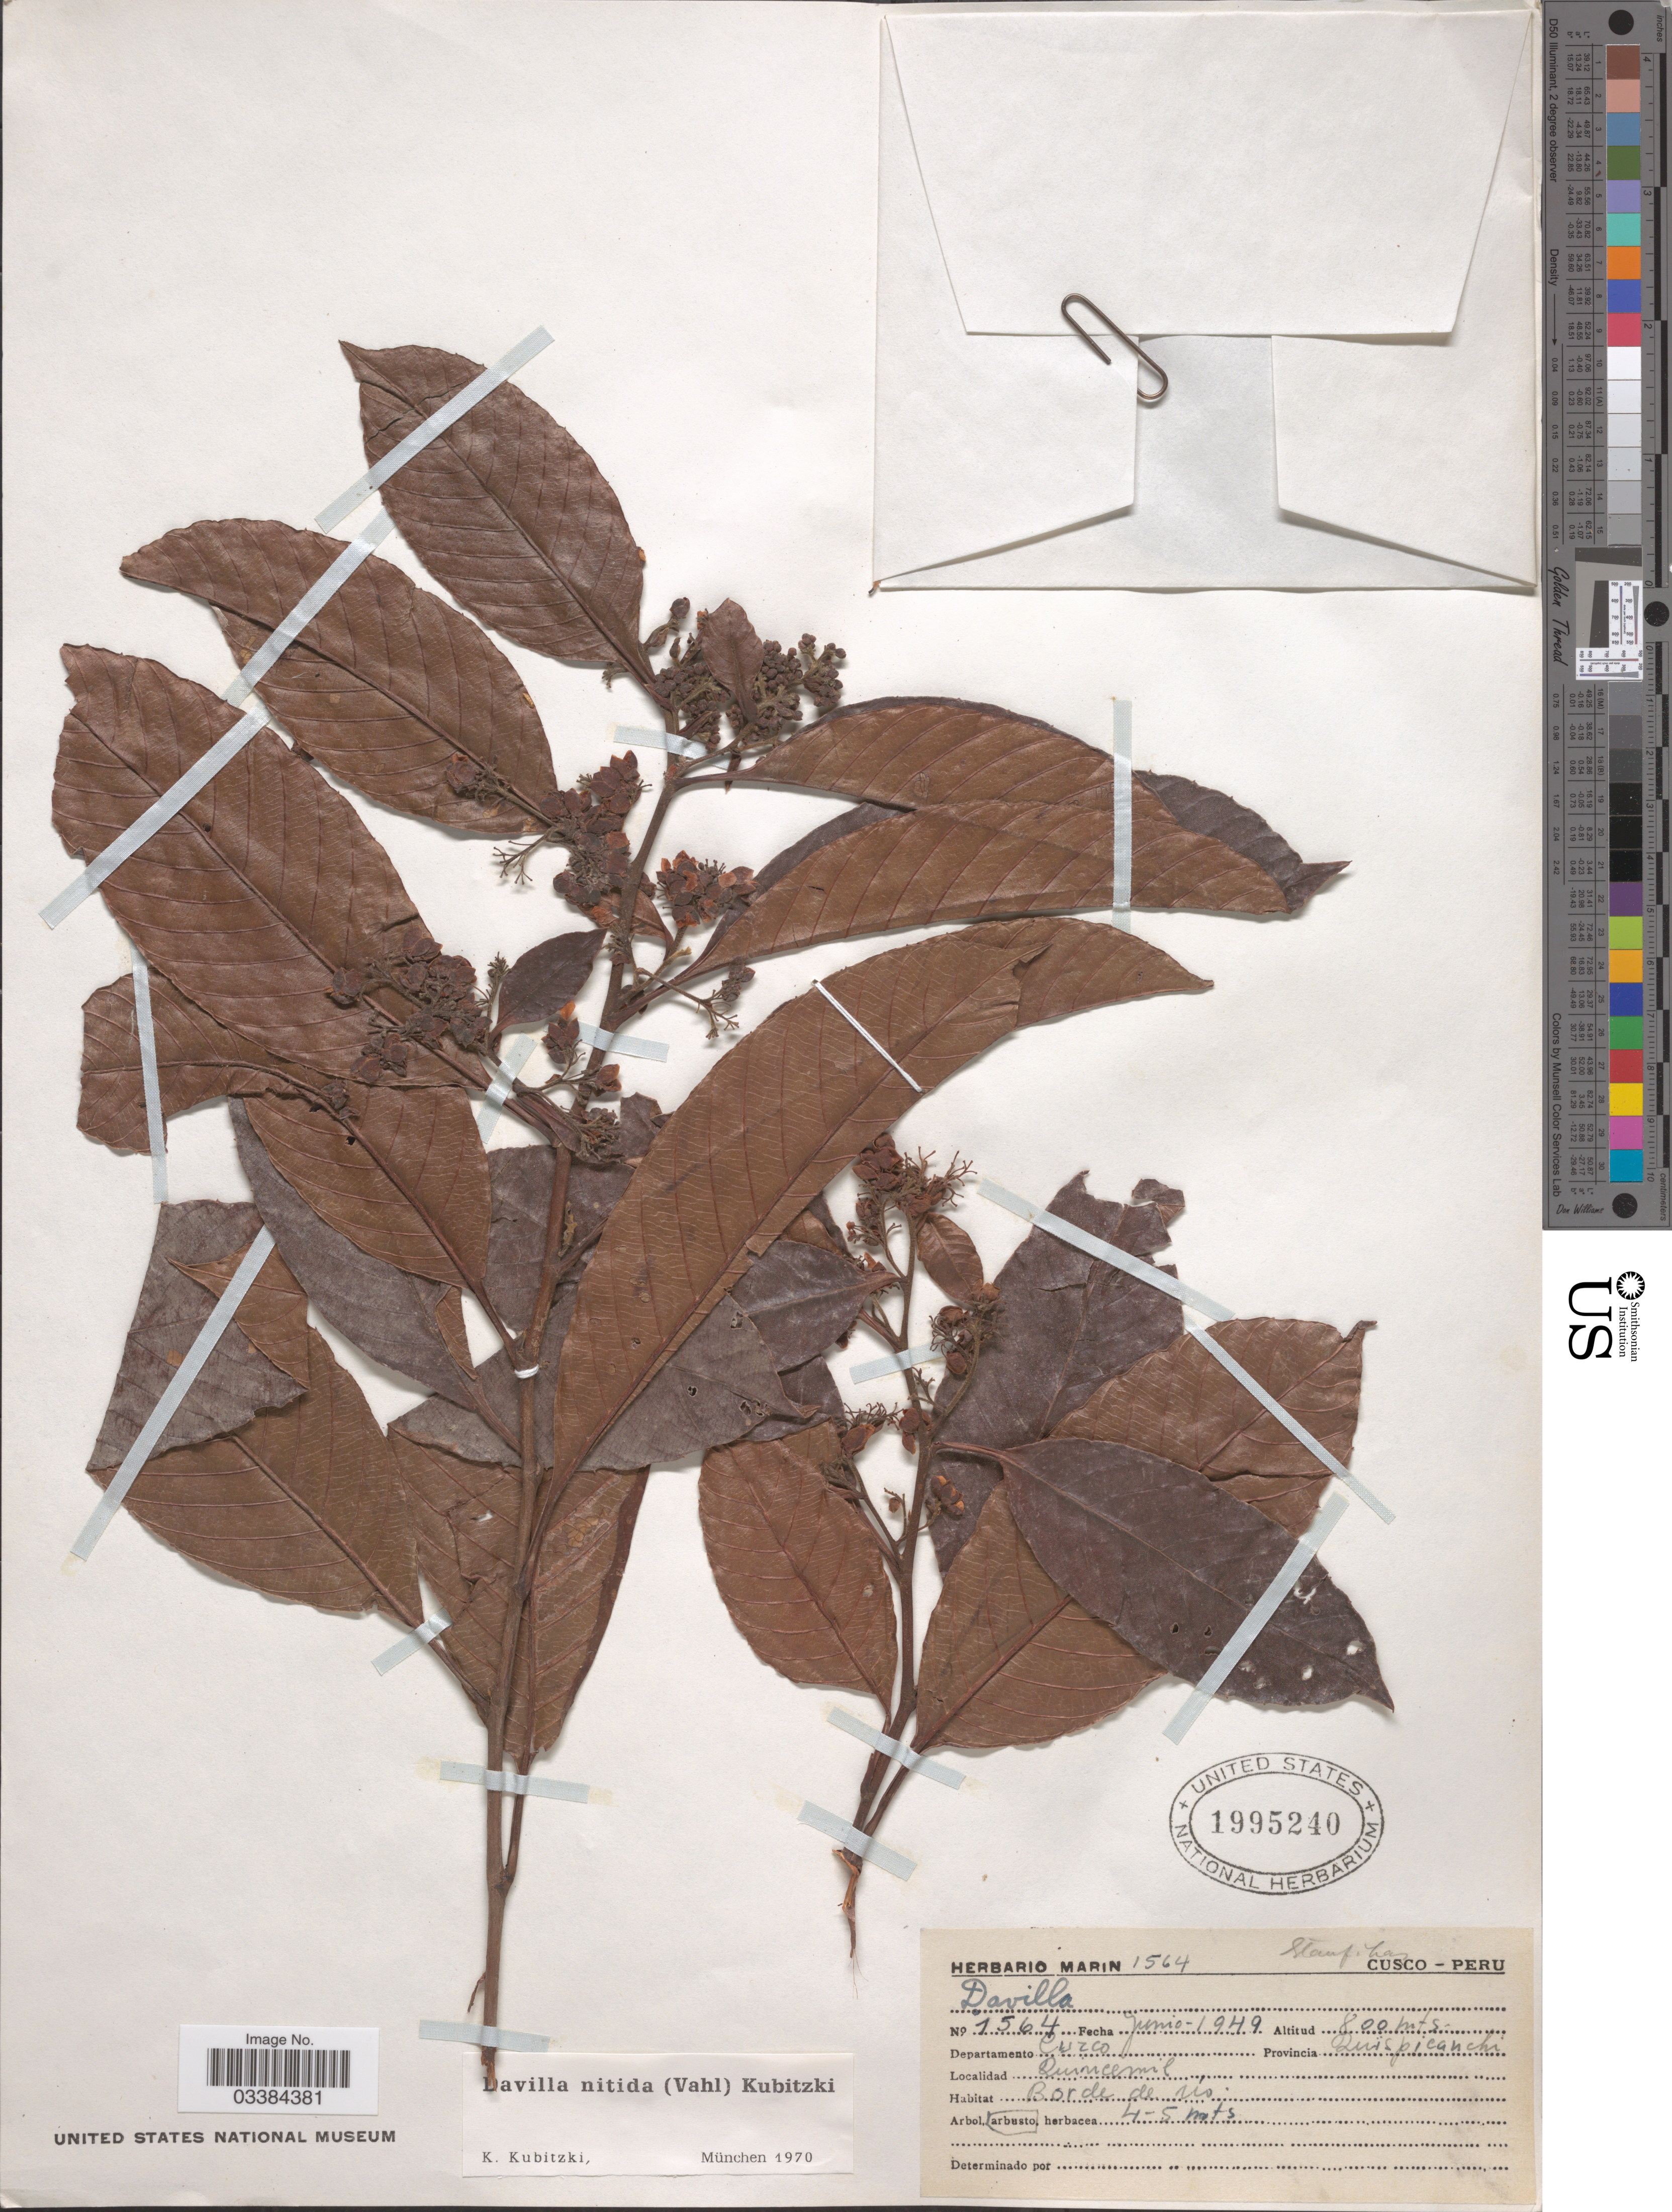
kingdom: Plantae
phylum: Tracheophyta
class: Magnoliopsida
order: Dilleniales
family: Dilleniaceae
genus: Davilla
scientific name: Davilla nitida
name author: (Vahl) Kubitzki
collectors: ex herb. Marin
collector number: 1564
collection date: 1949-06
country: Peru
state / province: Cusco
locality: Departamento Cuzco, Provincia Quispicanchi, Quincemil.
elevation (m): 800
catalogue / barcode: US 1995240